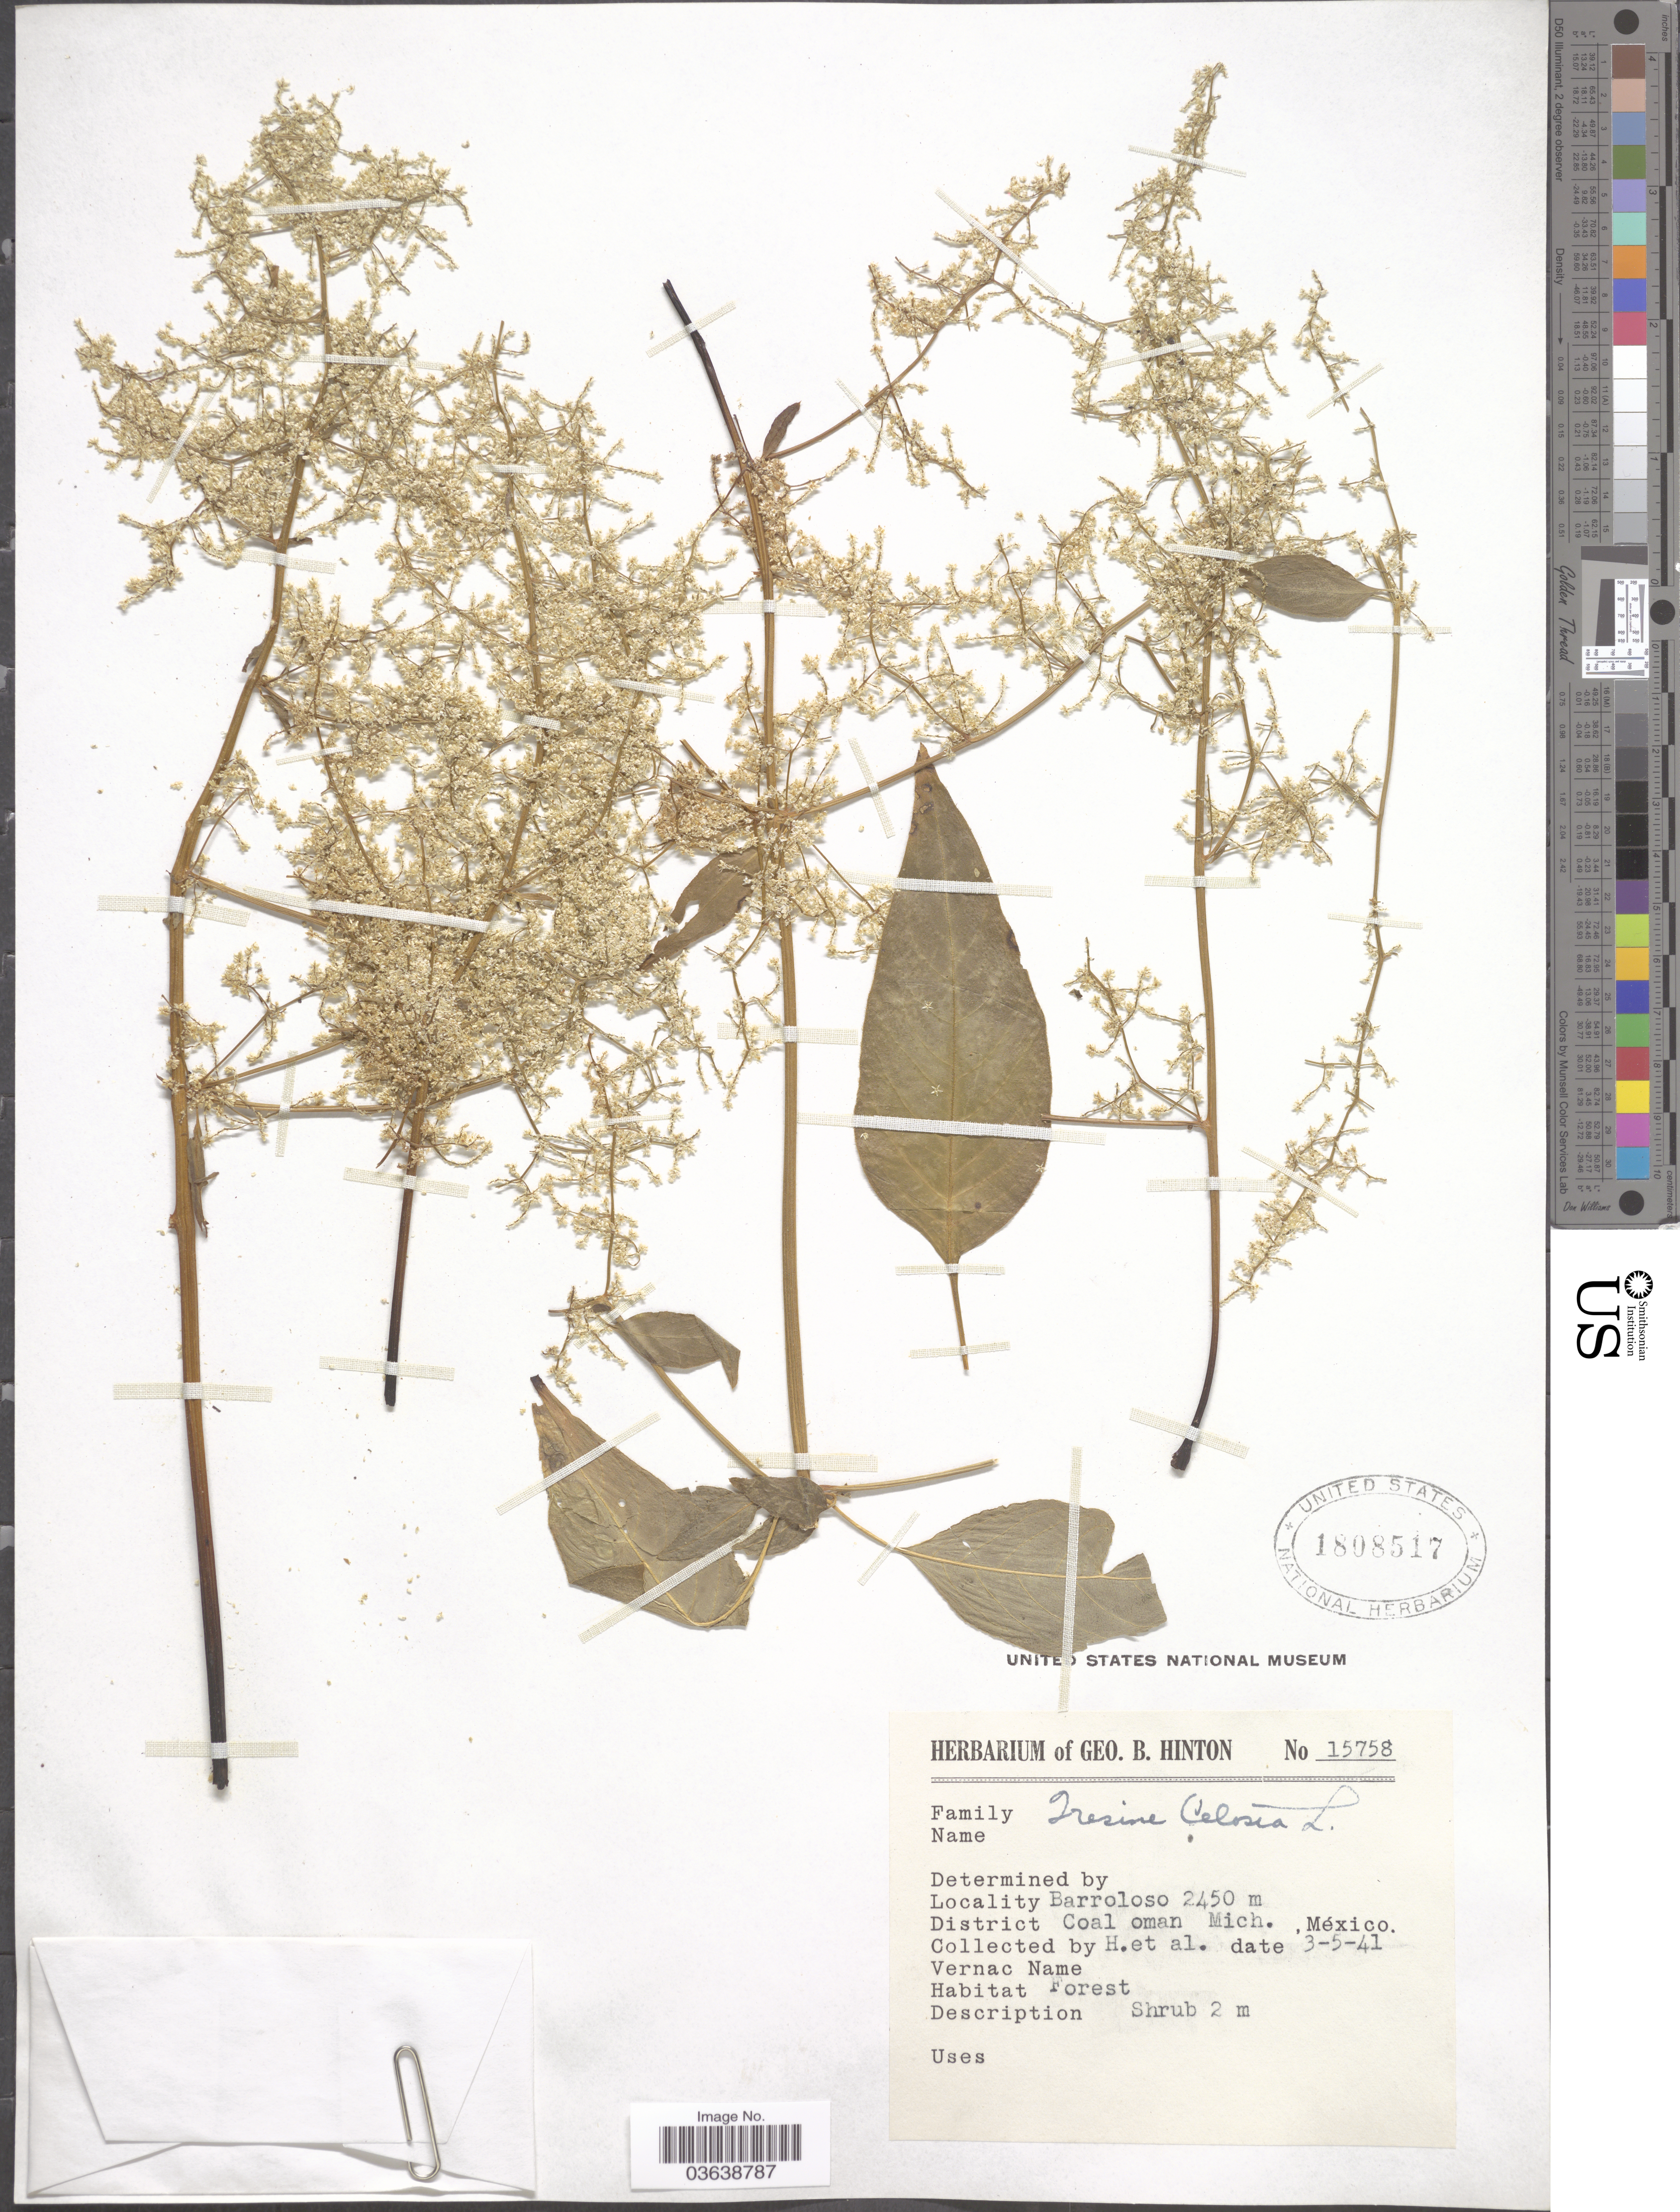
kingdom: Plantae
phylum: Tracheophyta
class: Magnoliopsida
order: Caryophyllales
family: Amaranthaceae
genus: Iresine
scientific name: Iresine celosia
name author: L.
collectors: G. B. Hinton & et al.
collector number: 15758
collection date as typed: Transcribed d/m/y: 3/5/41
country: Mexico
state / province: Michoacán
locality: Barroloso. District Coalcoman.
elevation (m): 2450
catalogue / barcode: US 1808517